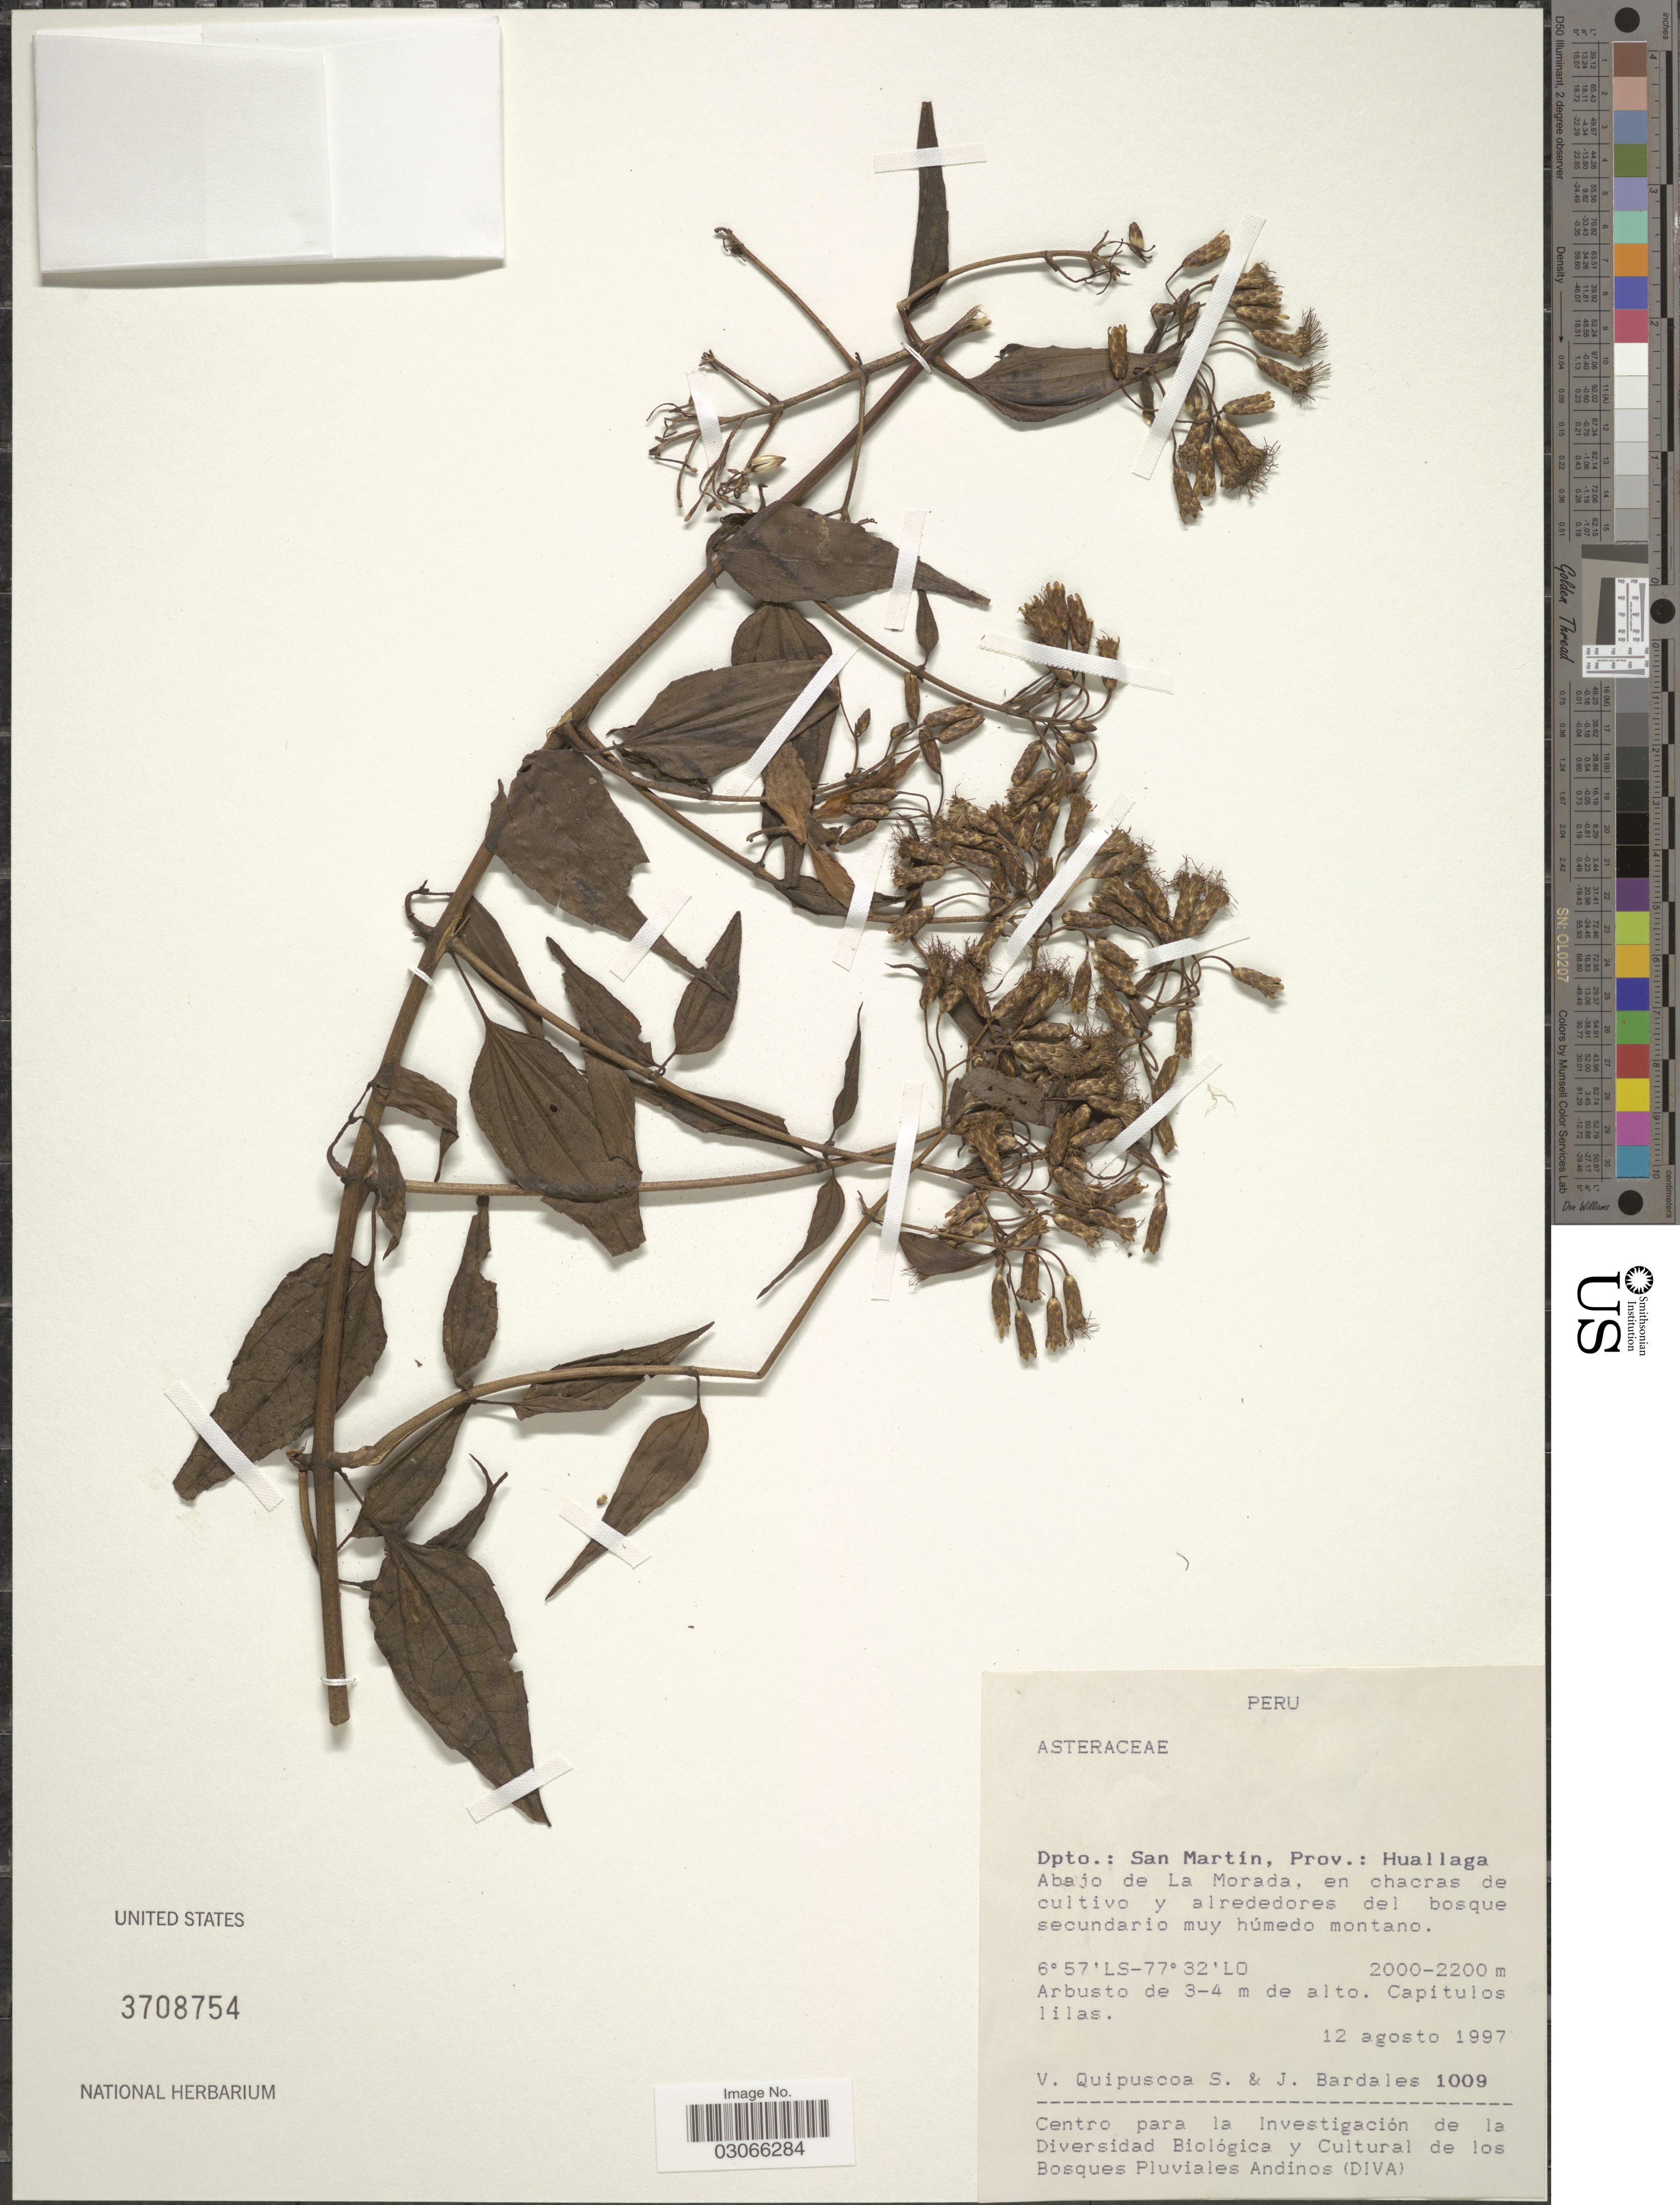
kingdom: Plantae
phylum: Tracheophyta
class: Magnoliopsida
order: Asterales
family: Asteraceae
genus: Chromolaena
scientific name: Chromolaena sp.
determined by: Ávila C., Fabio Andrés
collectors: V. Quipuscoa S. & J. Bardales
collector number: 1009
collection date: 1997-08-12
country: Peru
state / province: San Martín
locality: Dpto. San Martín, Prov.: Huallaga Abajo de La Morada, en chacras de cultivo.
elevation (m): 2000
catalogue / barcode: US 3708754